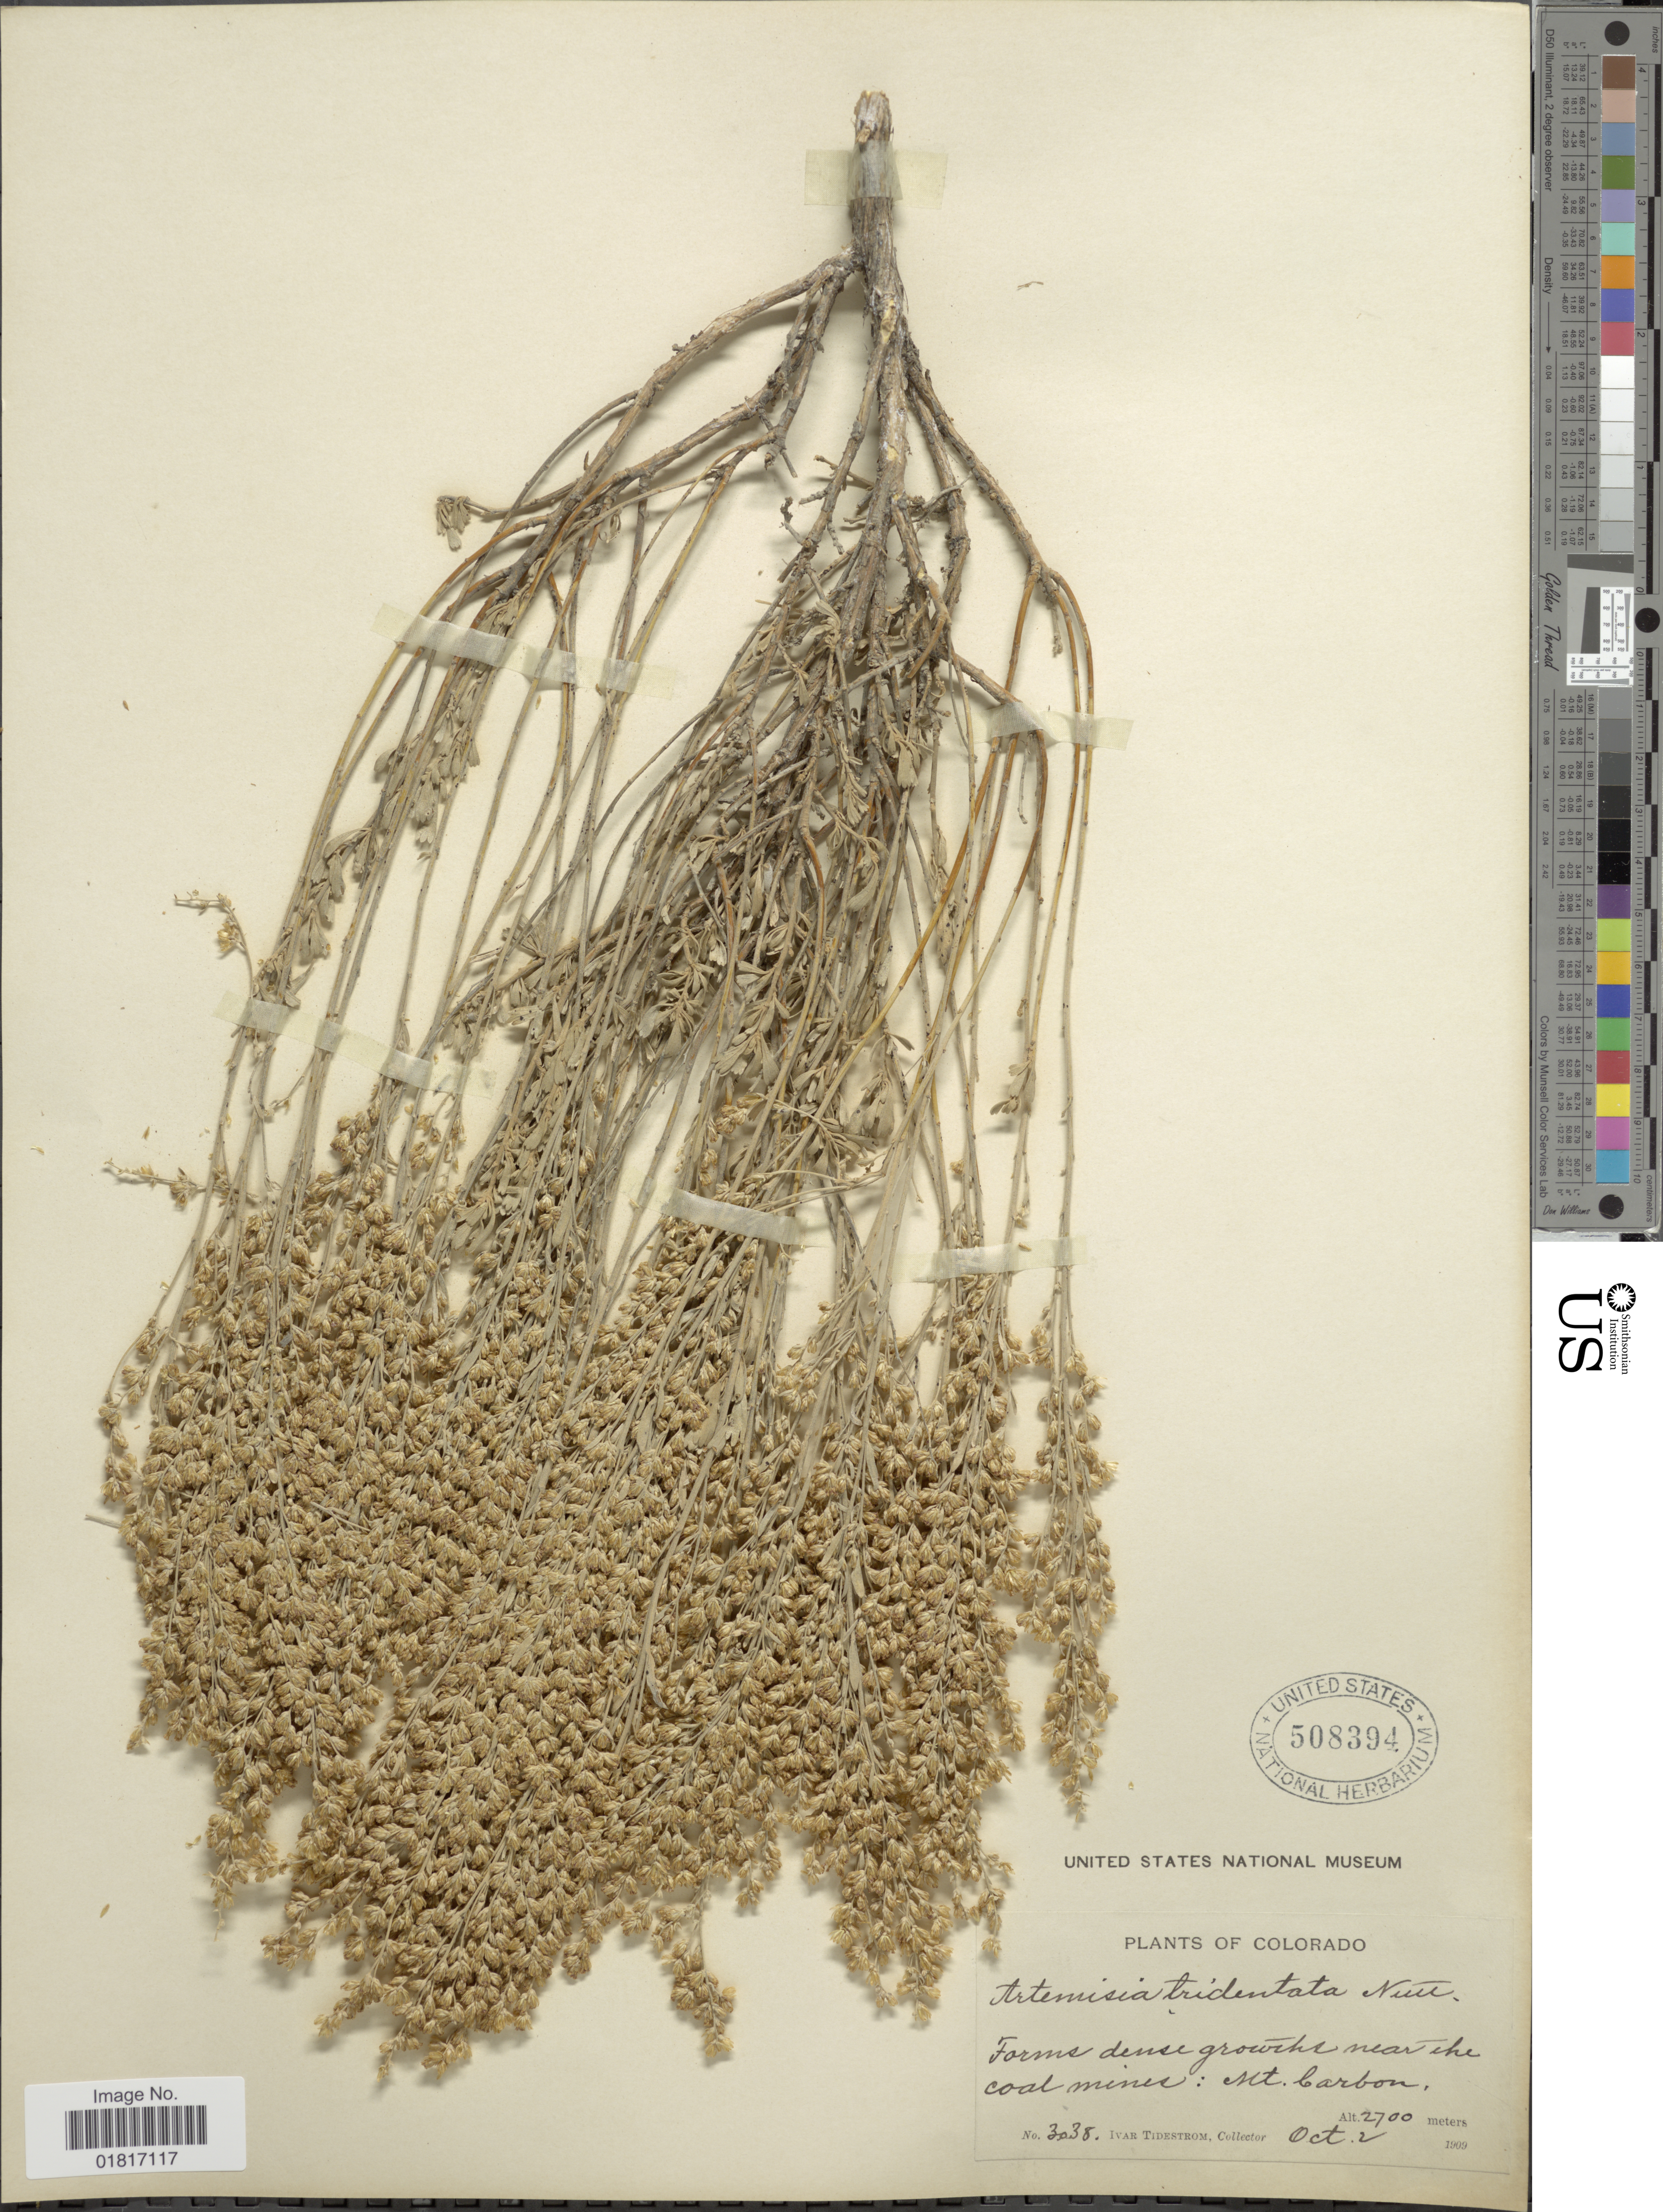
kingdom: Plantae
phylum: Tracheophyta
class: Magnoliopsida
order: Asterales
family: Asteraceae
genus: Artemisia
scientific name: Artemisia tridentata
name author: Nutt.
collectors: I. F. Tidestrom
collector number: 3038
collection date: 1909-10-02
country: United States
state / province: Colorado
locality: Forms dense growth near the coal mines: Mt Carbon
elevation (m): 2700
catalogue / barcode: US 508394